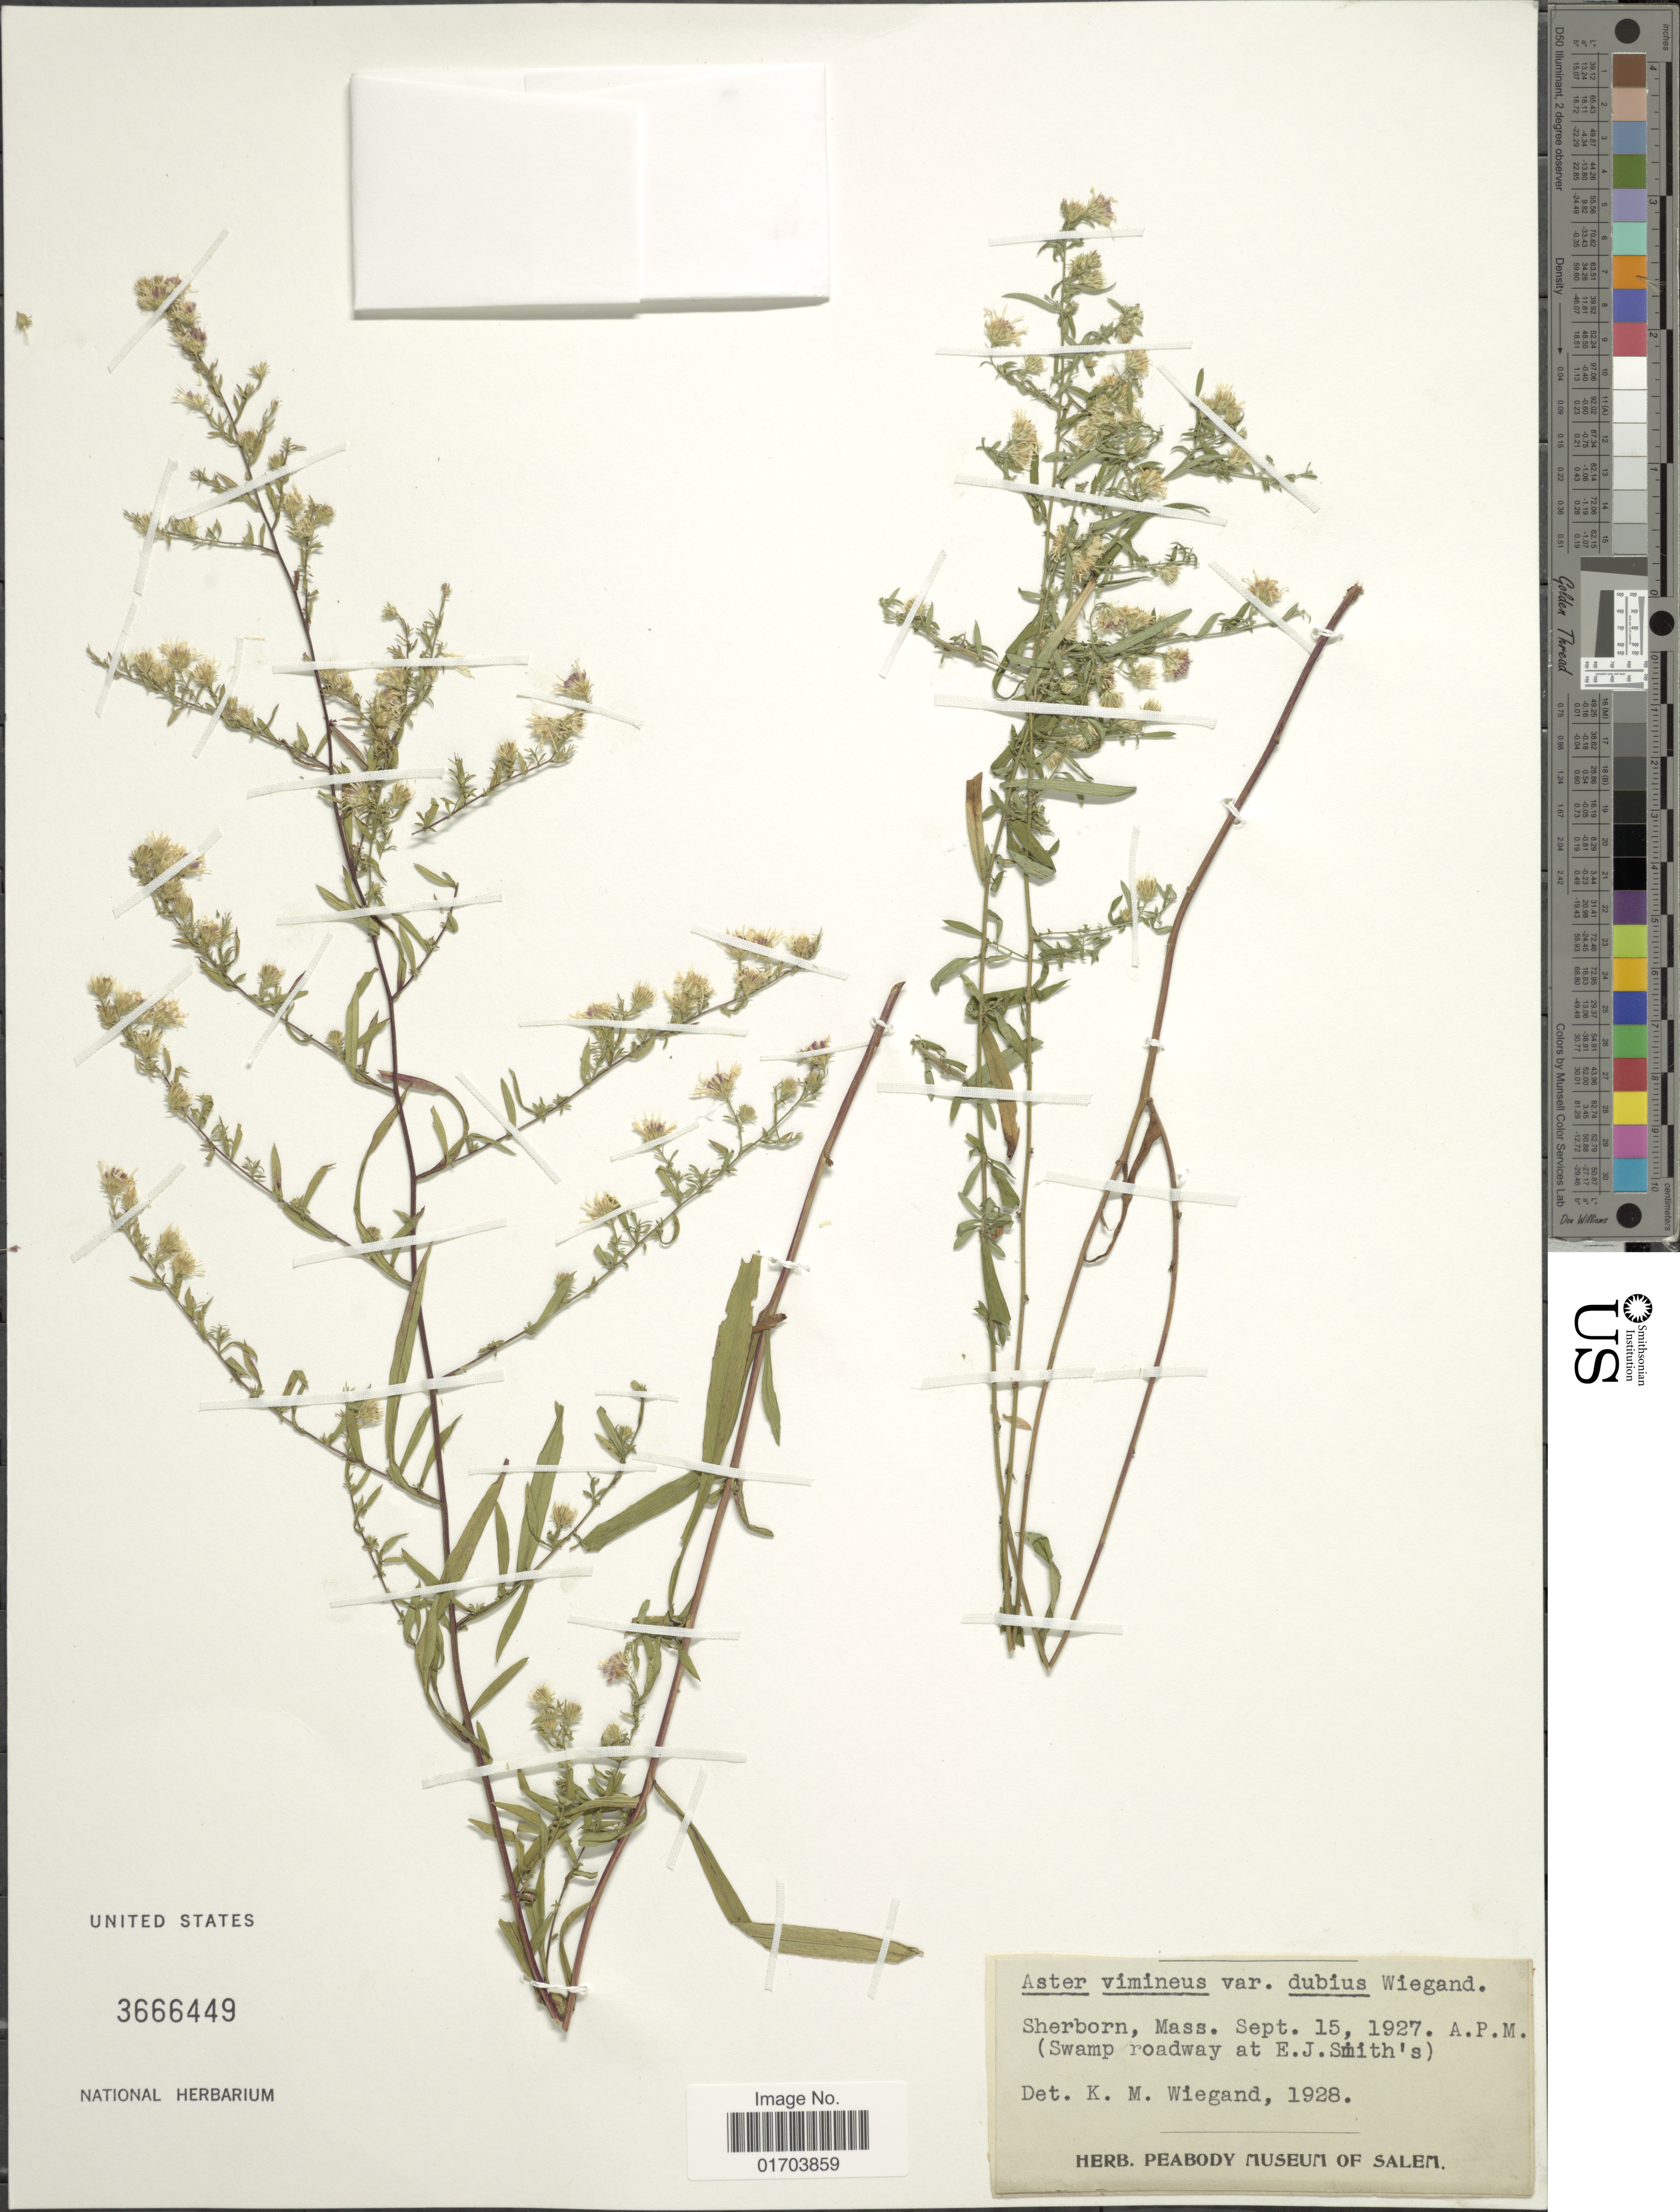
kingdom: Plantae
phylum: Tracheophyta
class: Magnoliopsida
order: Asterales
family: Asteraceae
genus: Symphyotrichum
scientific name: Symphyotrichum racemosum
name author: (Elliott) G.L. Nesom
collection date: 1927-09-15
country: United States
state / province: Massachusetts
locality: Sherborn, (Swamp roadway at E.J. Smith's)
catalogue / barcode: US 3666449